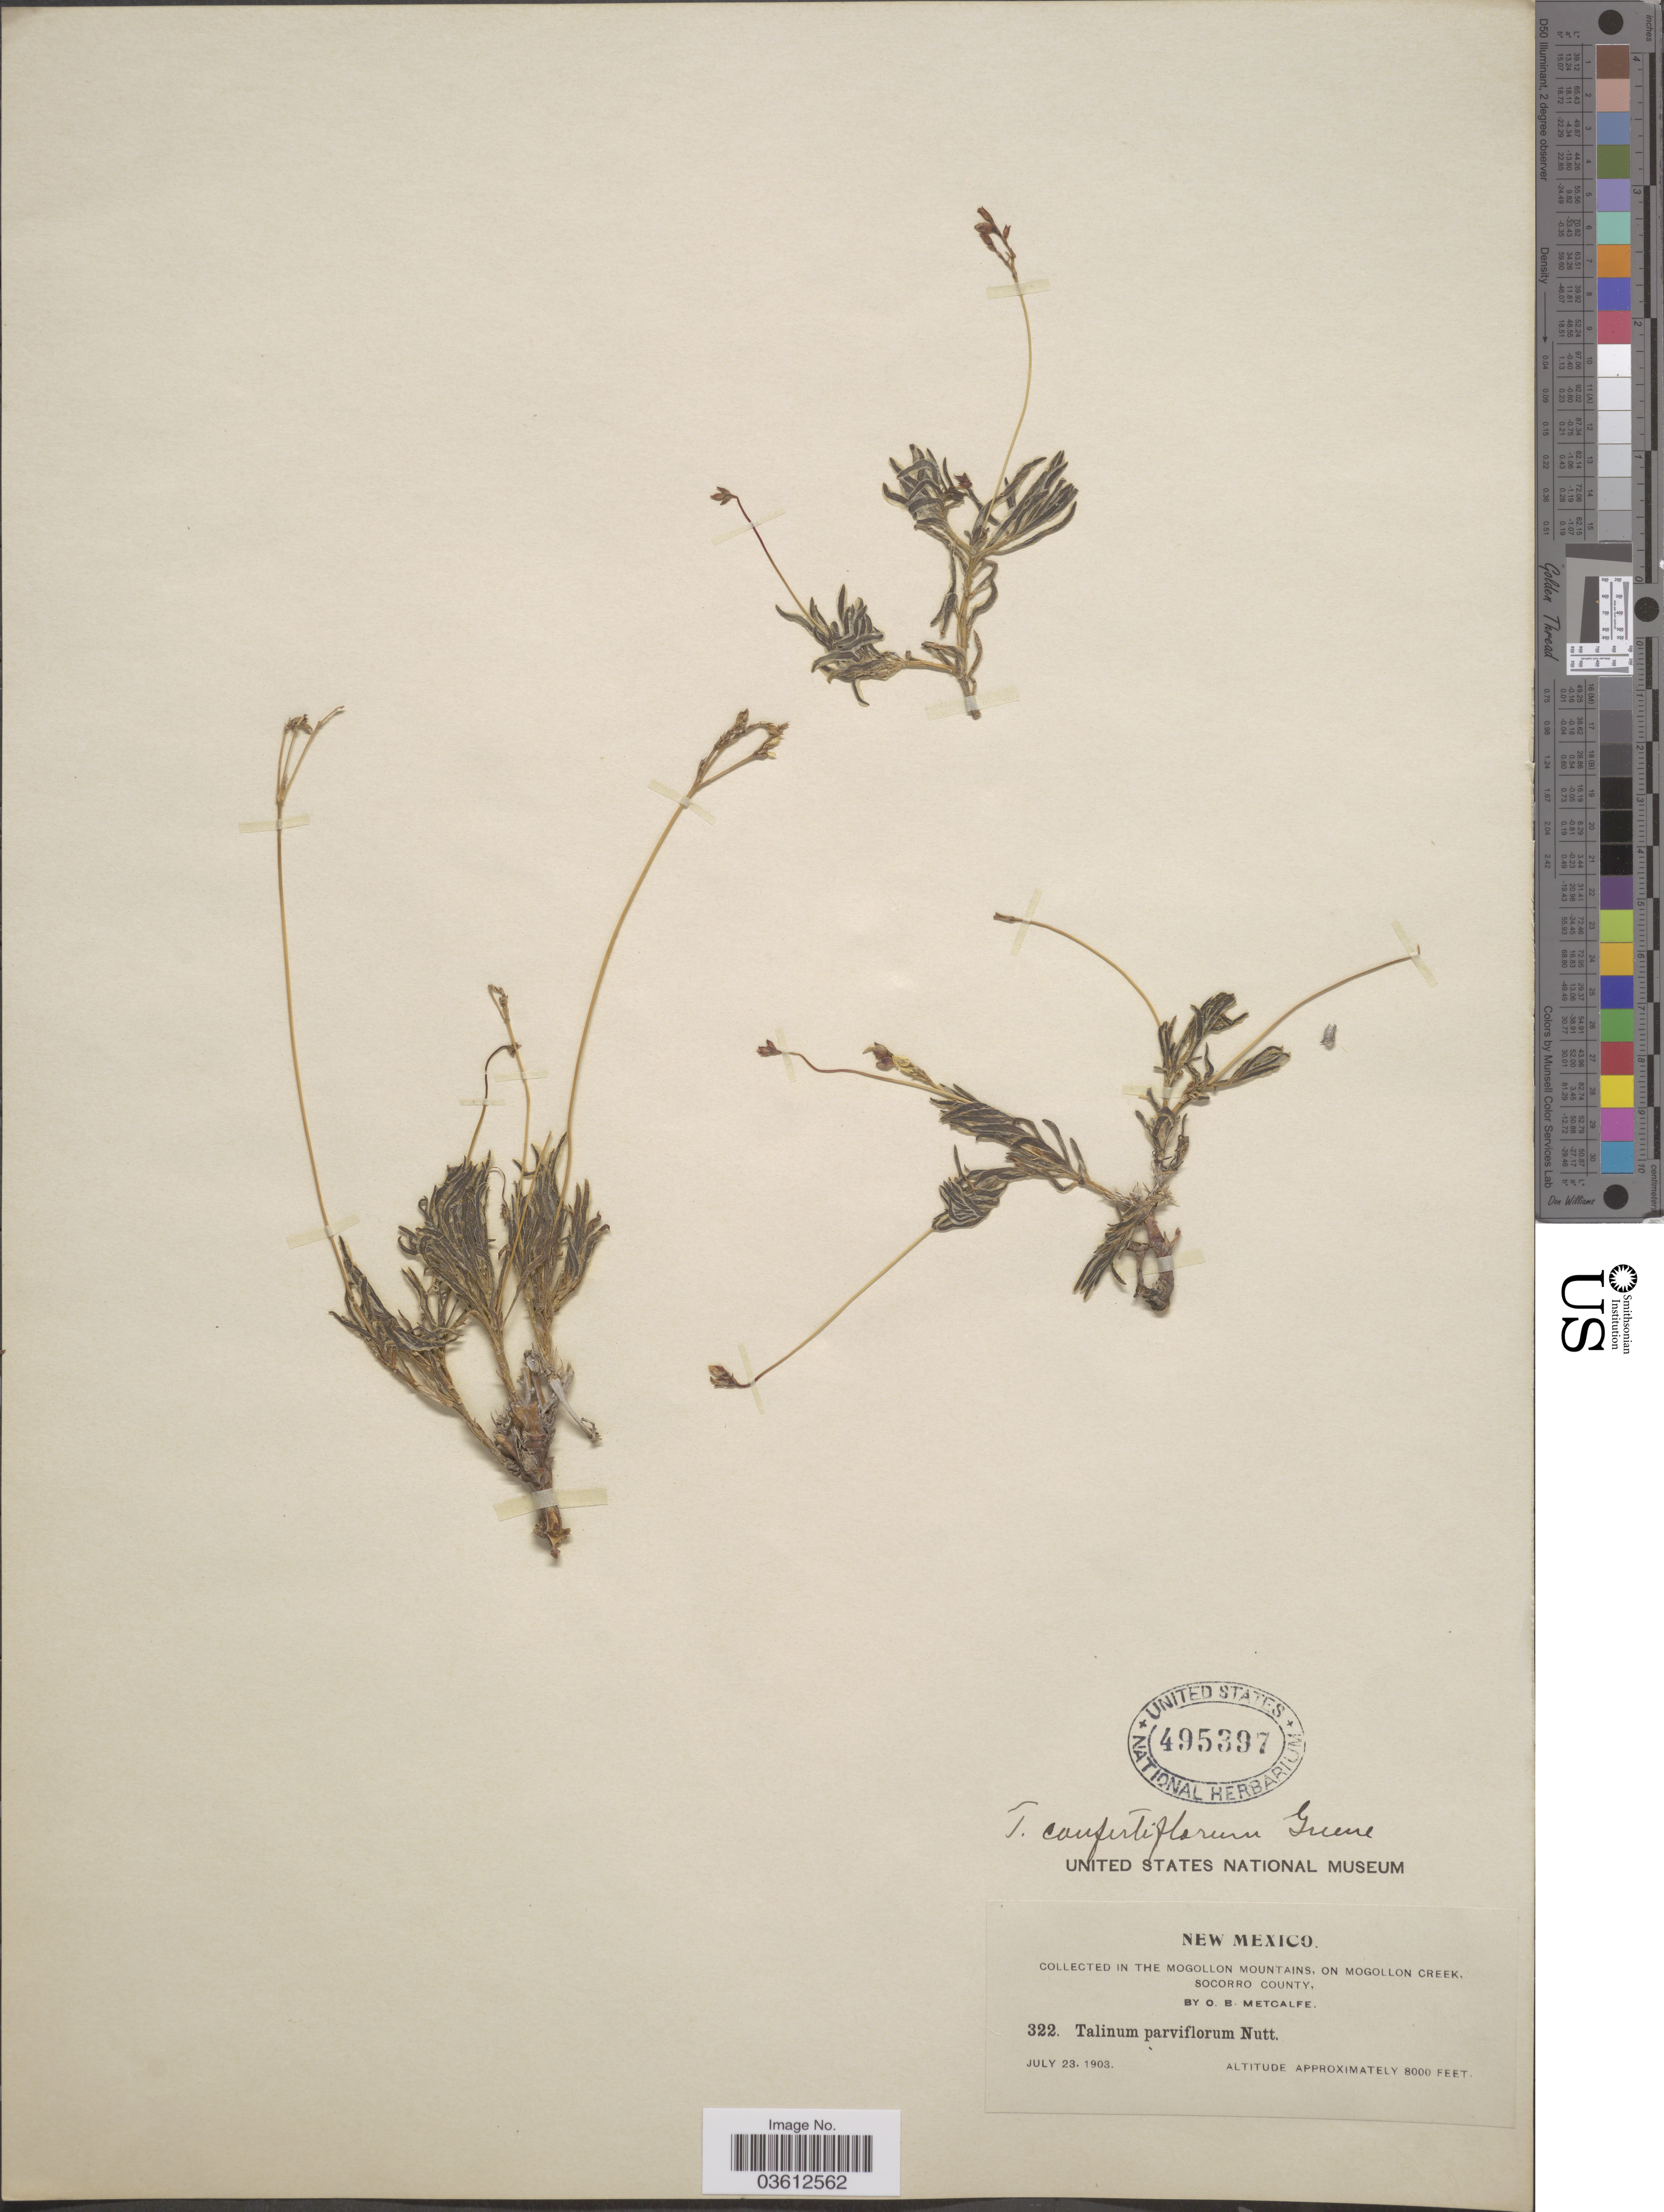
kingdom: Plantae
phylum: Tracheophyta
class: Magnoliopsida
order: Caryophyllales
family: Talinaceae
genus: Talinum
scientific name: Talinum confertiflorum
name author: Greene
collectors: O. B. Metcalfe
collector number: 322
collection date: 1903-07-23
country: United States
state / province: New Mexico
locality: In the Mogollon Mountains, on Mogollon Creek, Socorro County.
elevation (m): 2438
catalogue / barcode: US 495397